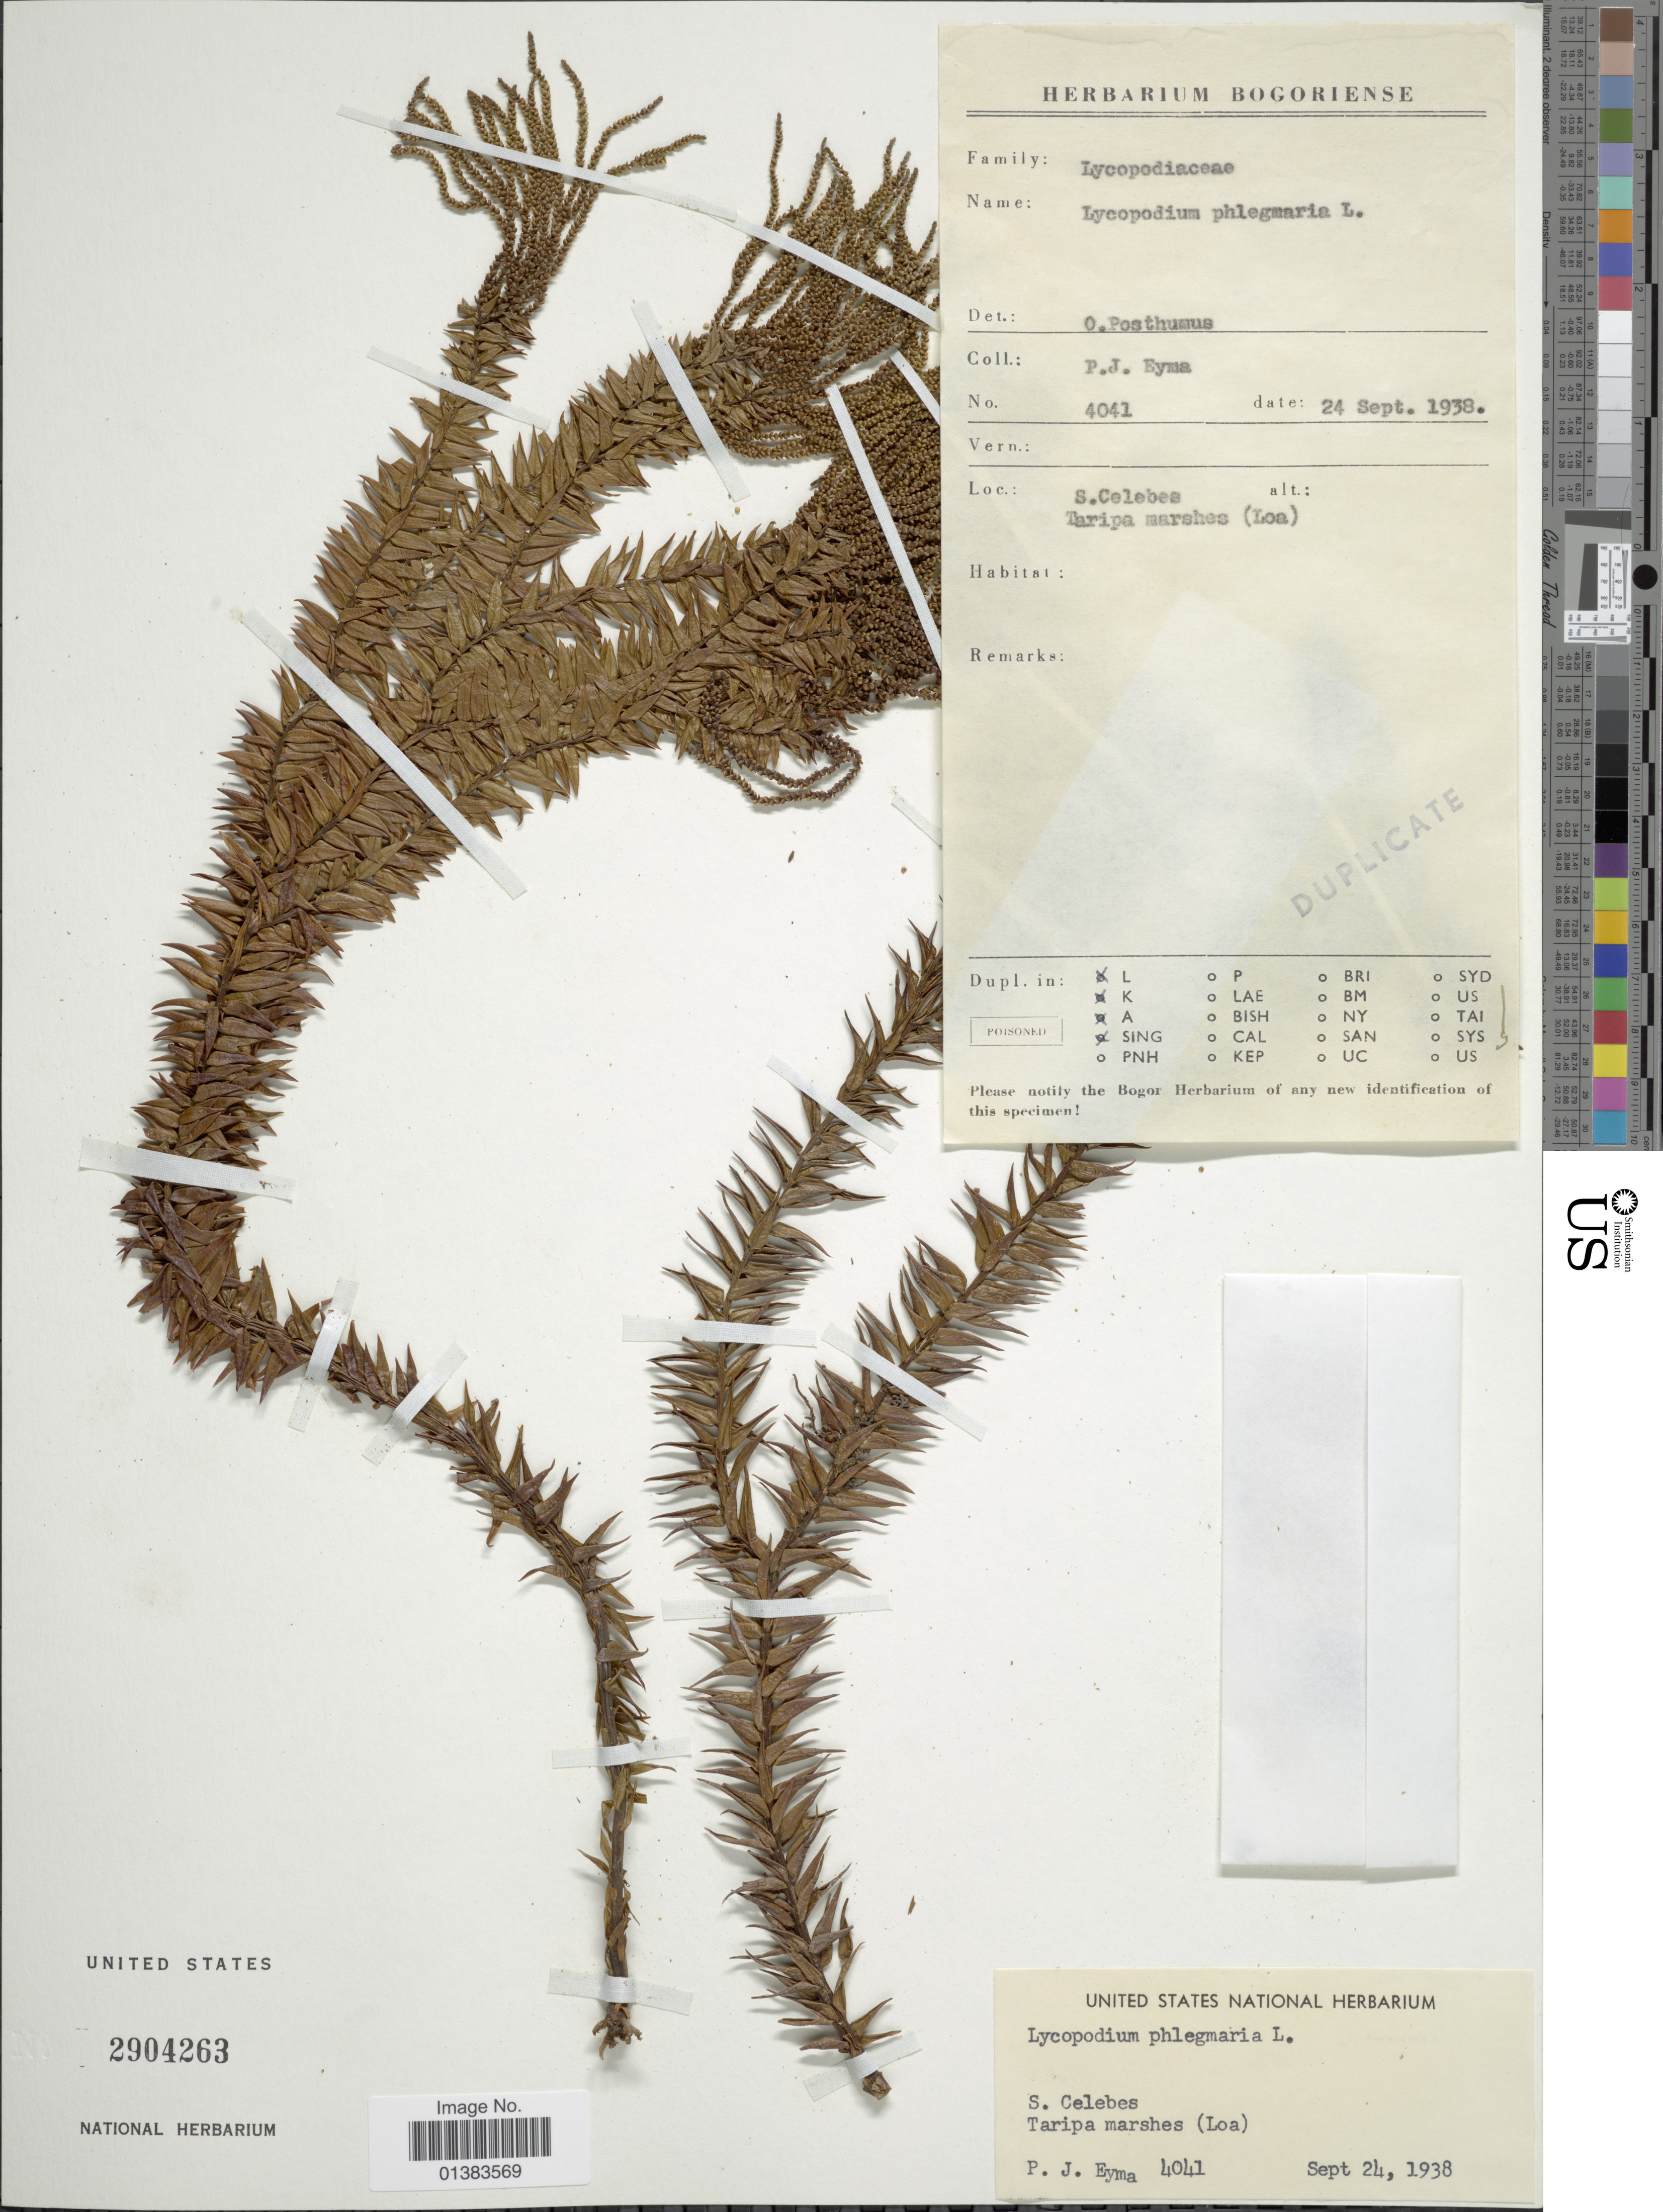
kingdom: Plantae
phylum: Tracheophyta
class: Lycopodiopsida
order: Lycopodiales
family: Lycopodiaceae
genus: Phlegmariurus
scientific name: Phlegmariurus phlegmaria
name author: (L.) Holub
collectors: P. J. Eyma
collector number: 4041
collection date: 1938-09-24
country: Malaysia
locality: S. Celebes, Taripa marshes (Loa)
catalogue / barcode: US 2904263